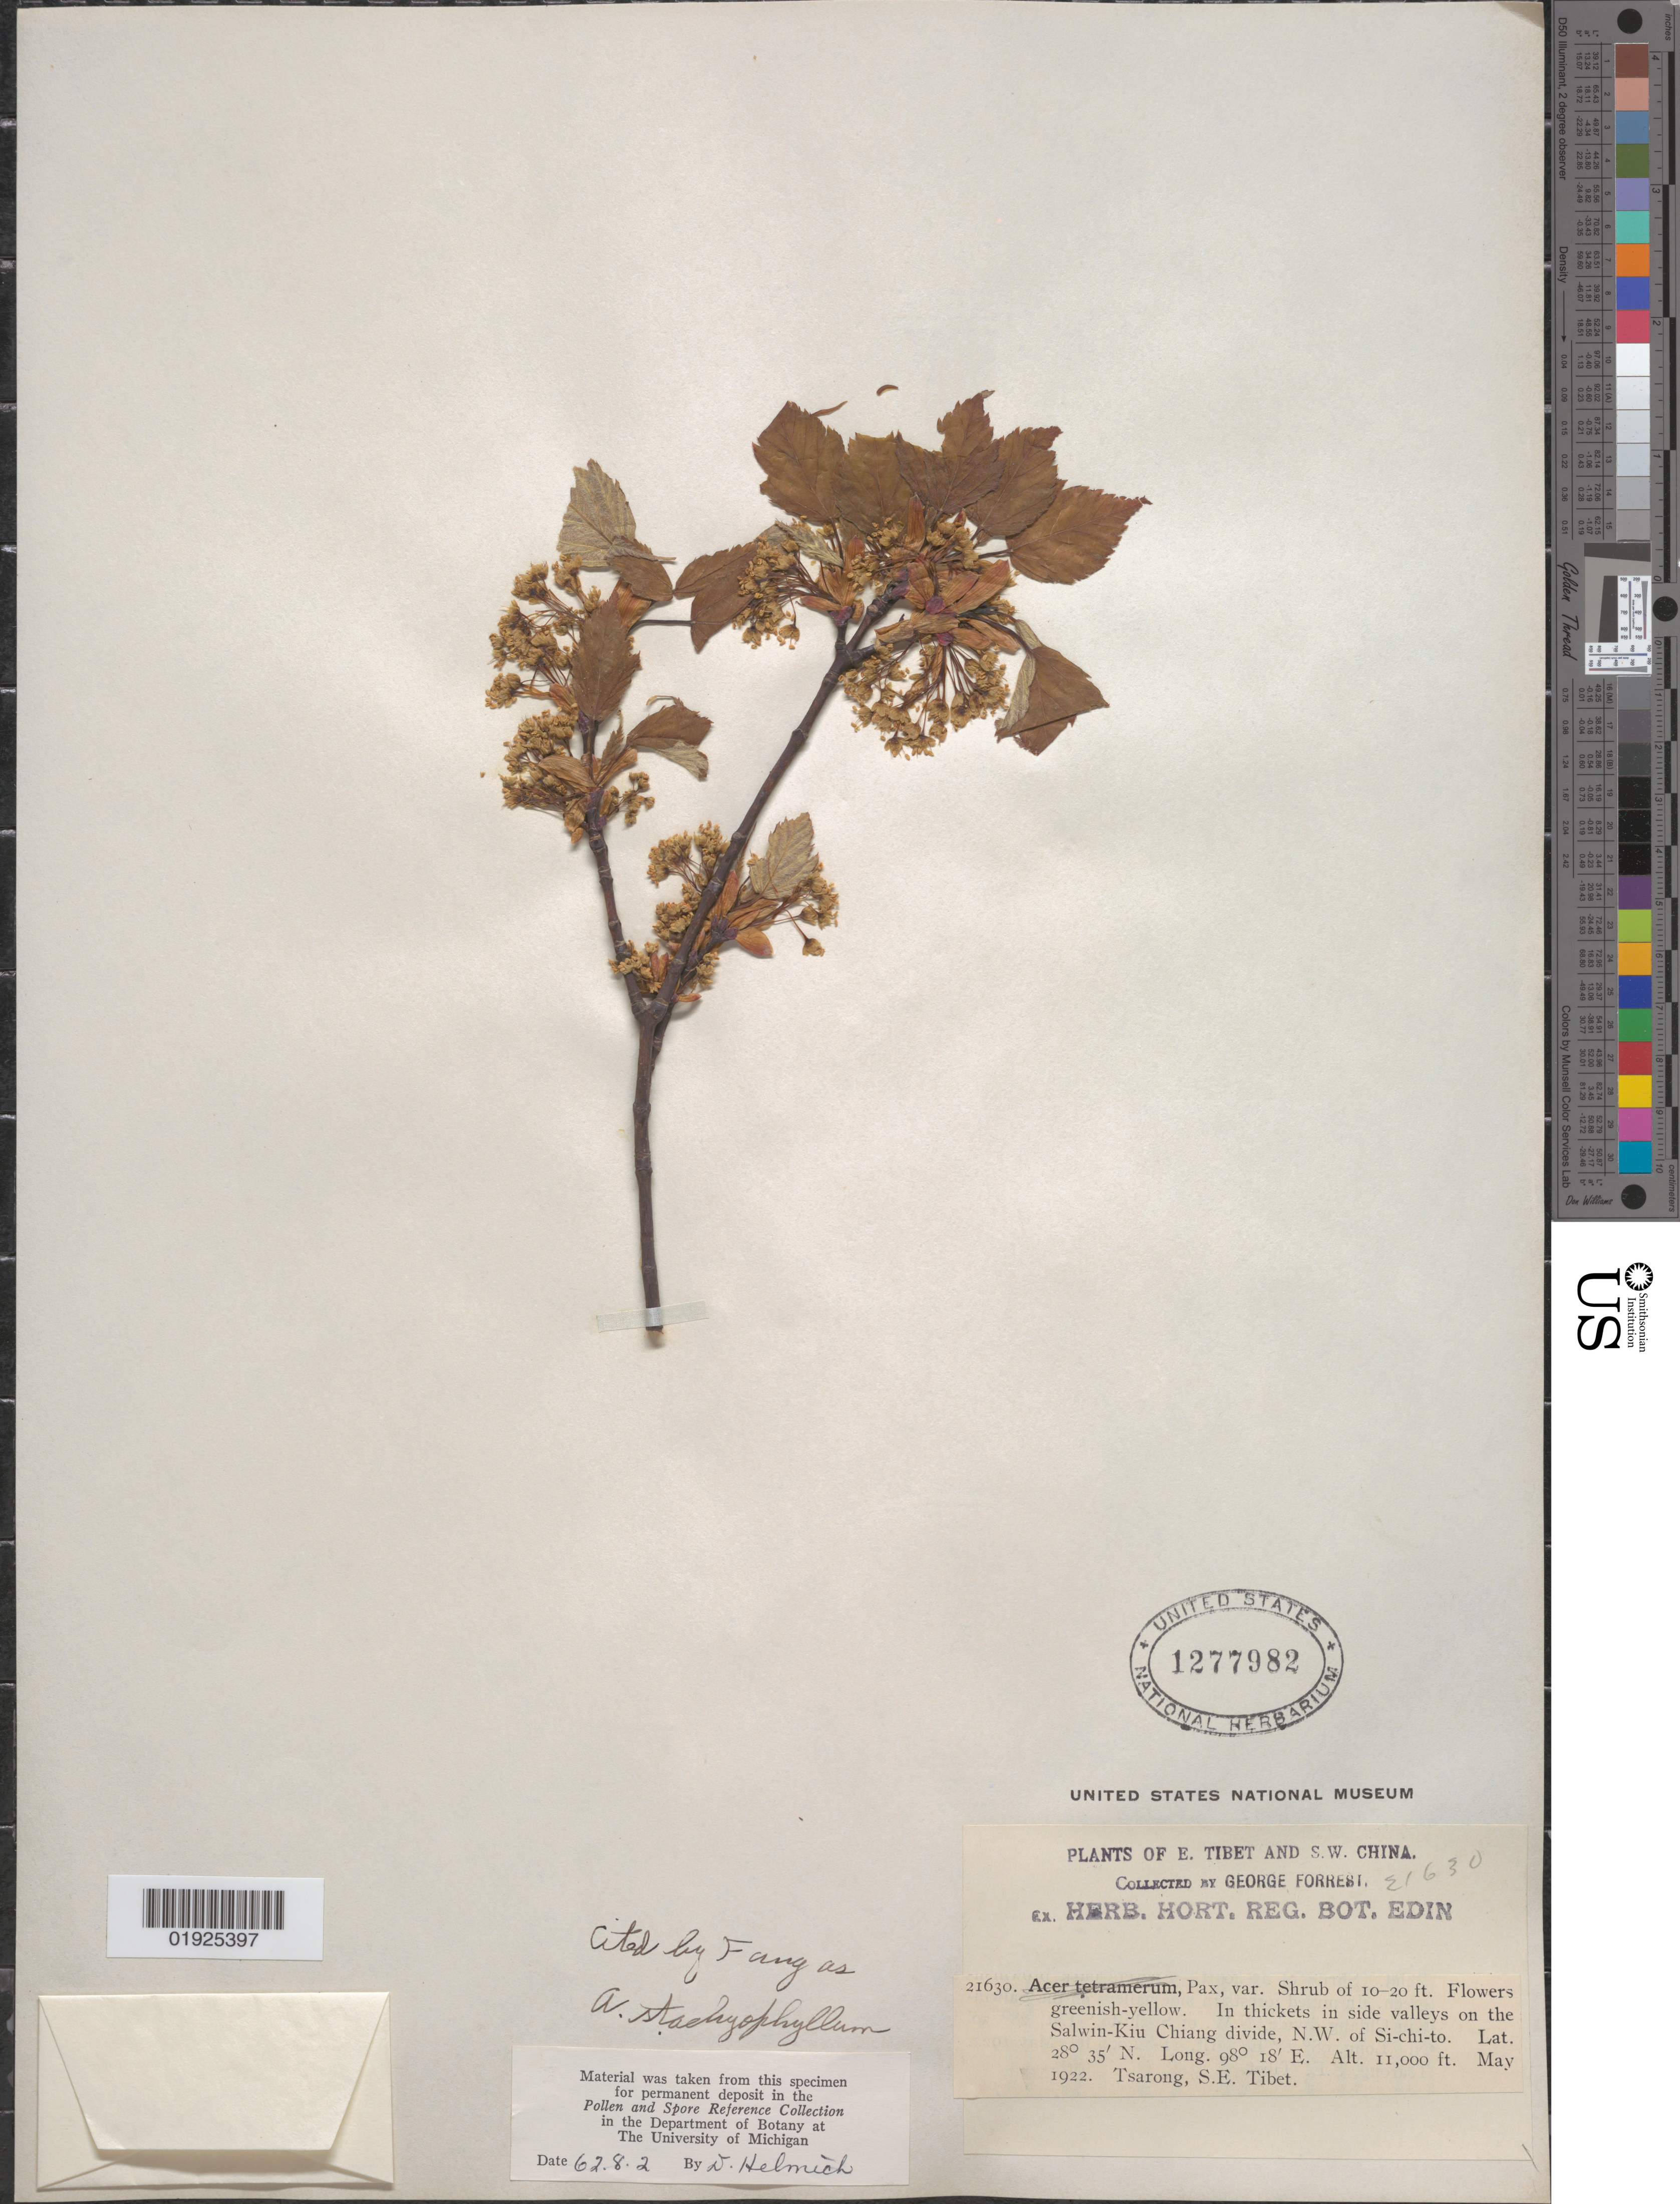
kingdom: Plantae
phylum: Tracheophyta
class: Magnoliopsida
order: Sapindales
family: Sapindaceae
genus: Acer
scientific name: Acer stachyophyllum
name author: Hiern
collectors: G. Forrest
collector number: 21630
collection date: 1922-05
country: China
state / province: Xizang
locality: Salwin-Kiu Chinag divide, NW of Si-chi-to. Tsarong, SE Tibet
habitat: In thickets in side valleys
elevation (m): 3353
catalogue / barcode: US 1277982